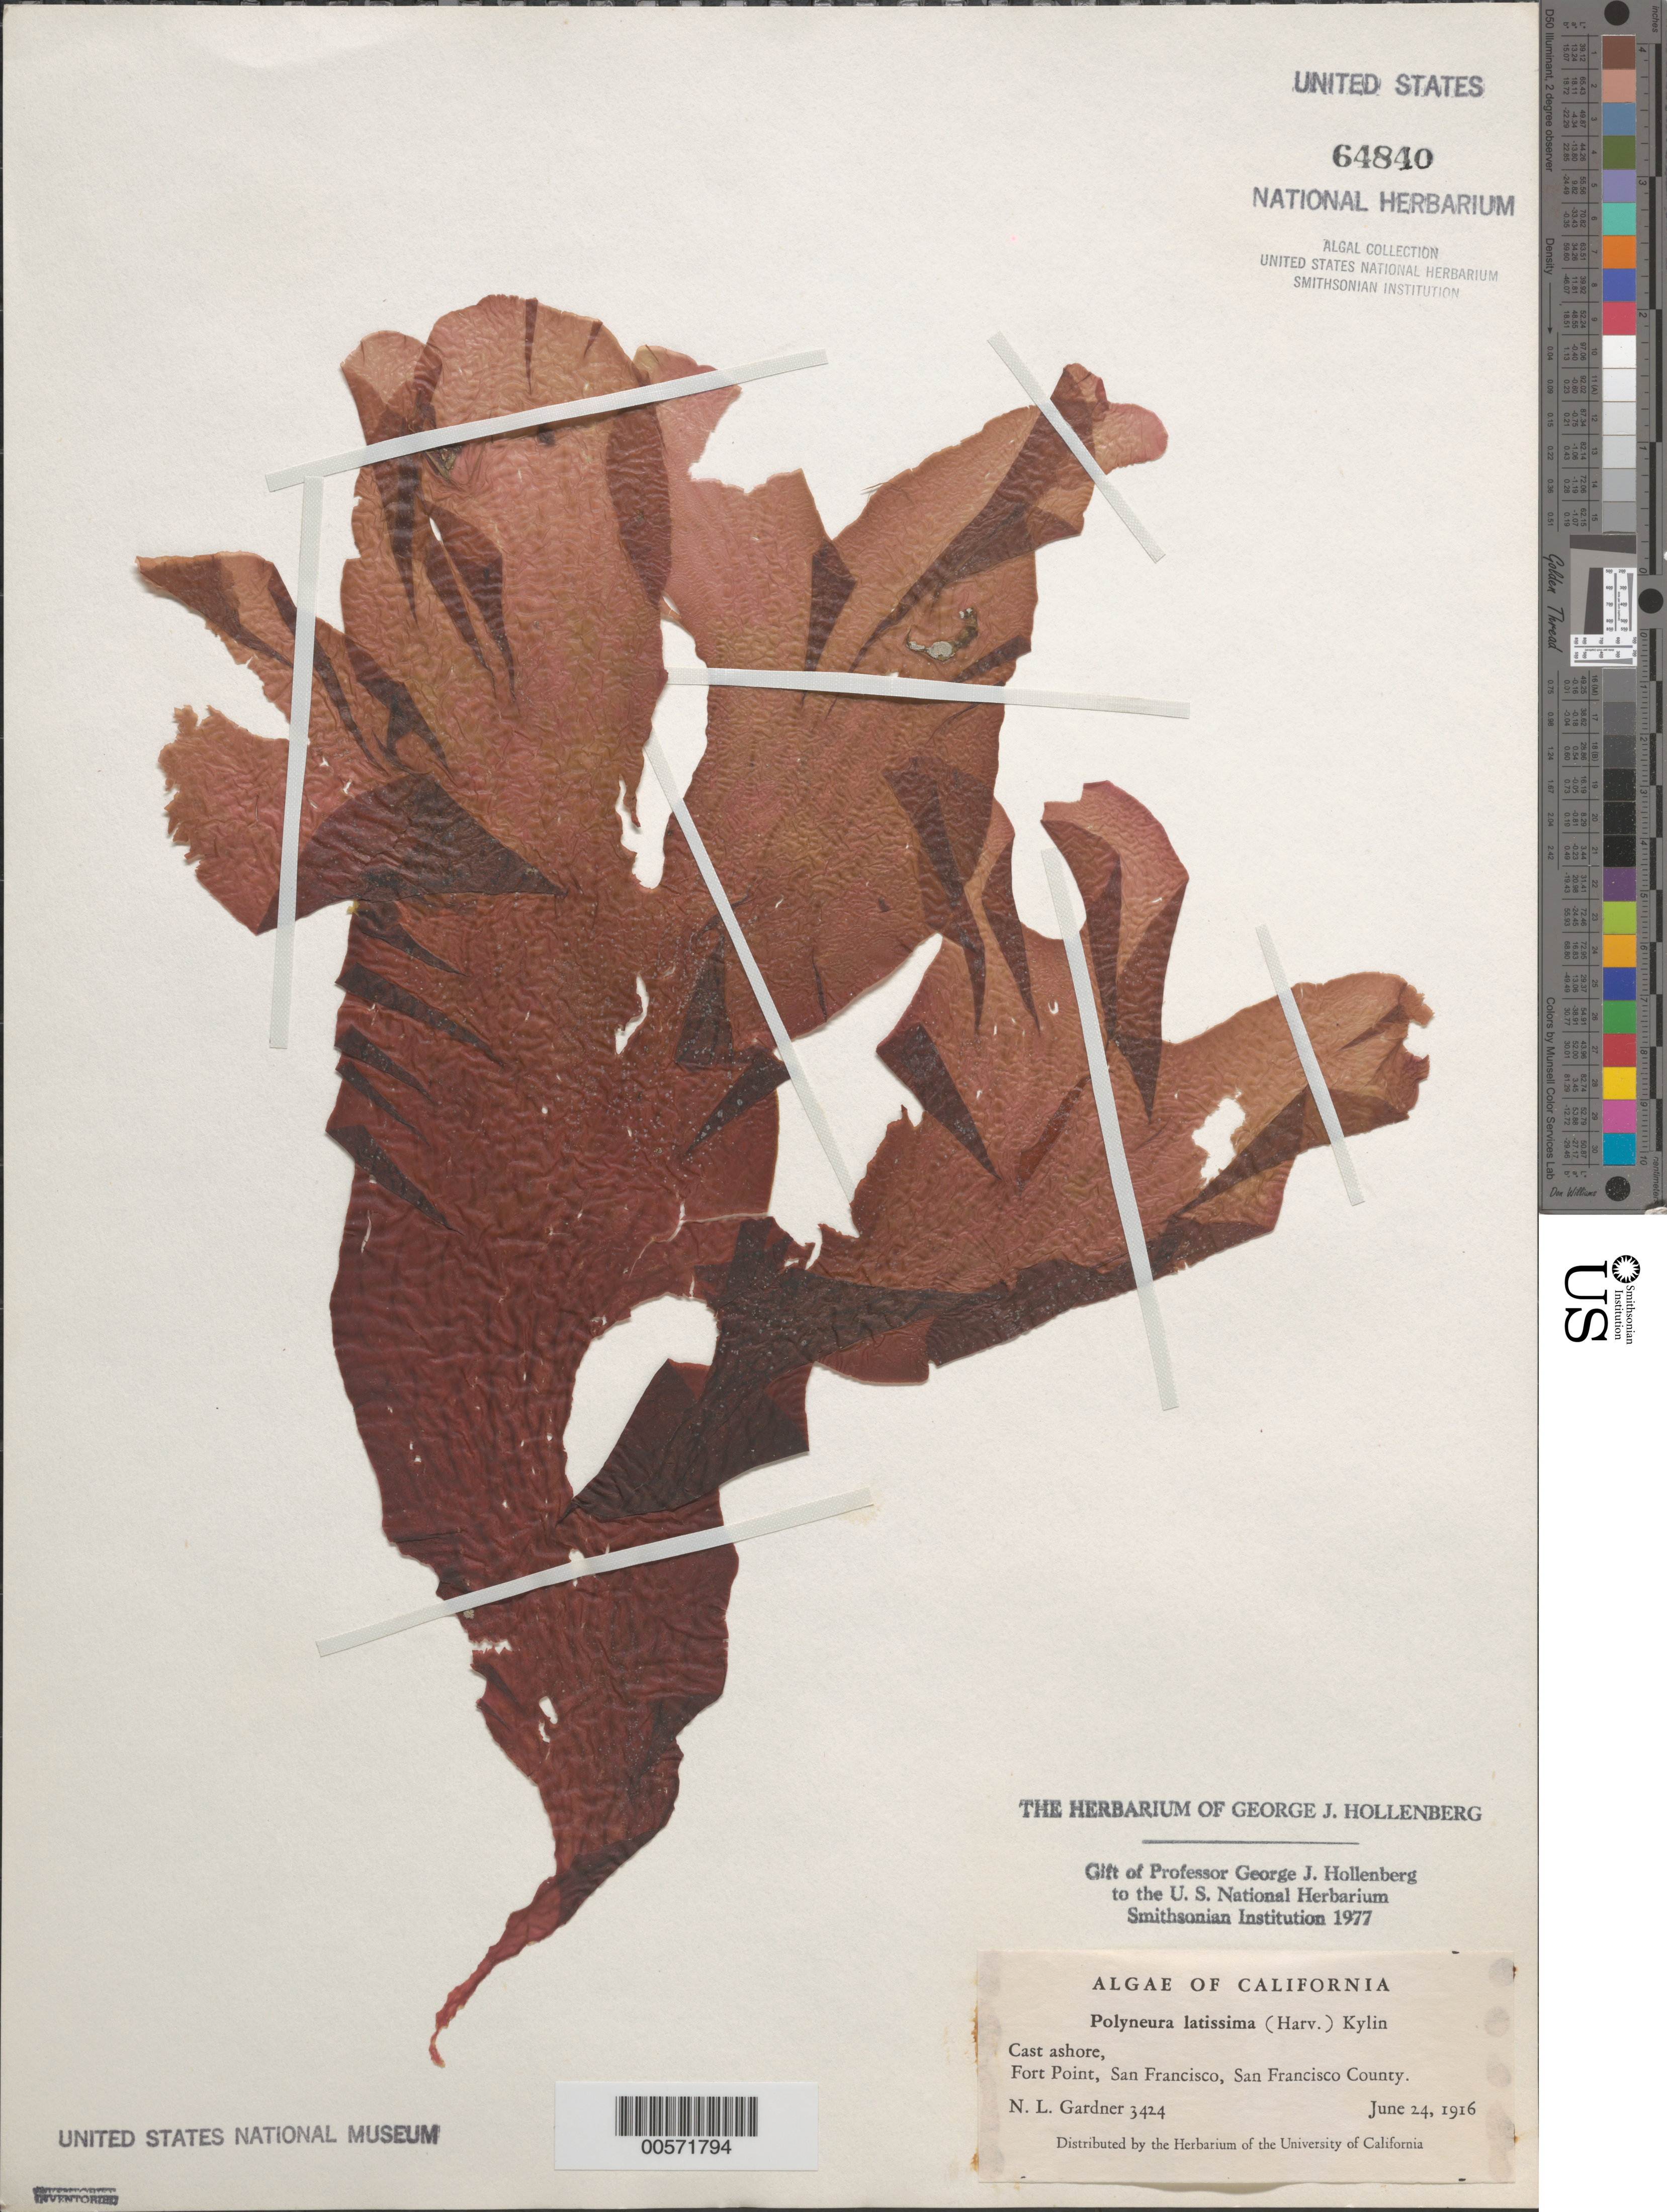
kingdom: Plantae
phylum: Rhodophyta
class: Florideophyceae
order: Ceramiales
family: Delesseriaceae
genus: Polyneura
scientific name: Polyneura latissima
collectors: N. Gardner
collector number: NLG 3424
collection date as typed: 24 Jun 1916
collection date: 1916-06-24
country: United States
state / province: California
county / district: San Francisco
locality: San Francisco, Fort Point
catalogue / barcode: US 64840